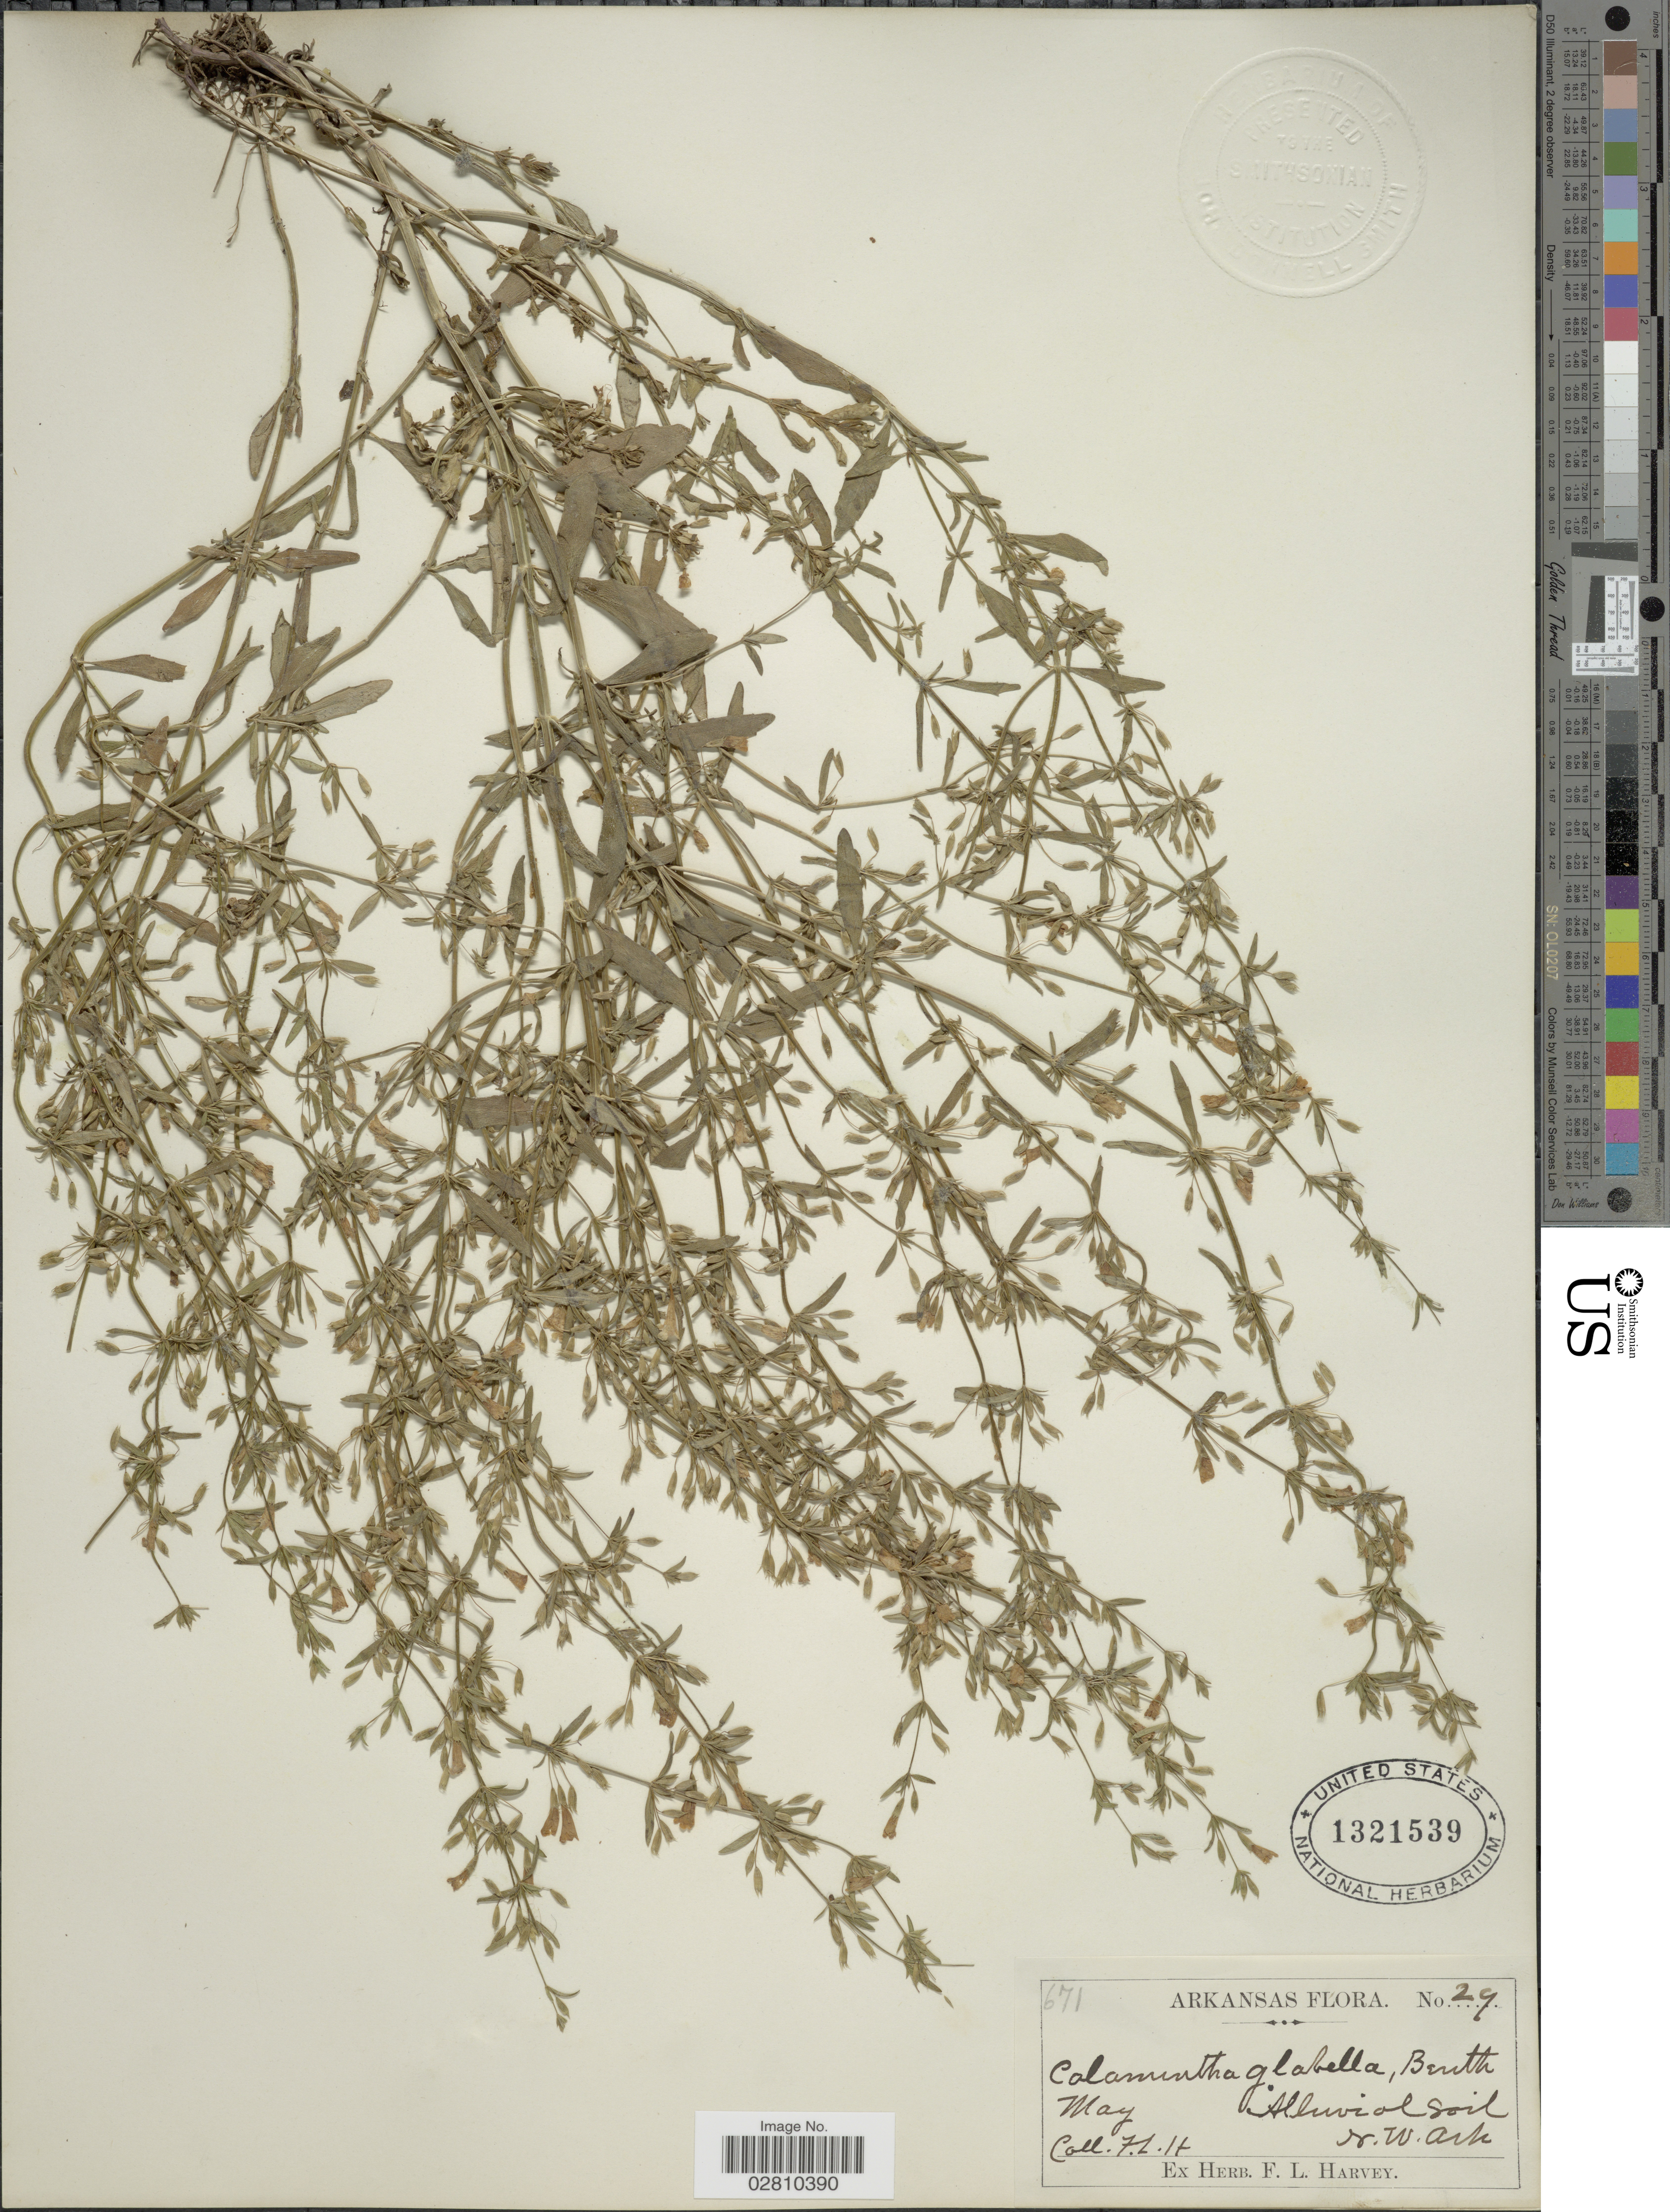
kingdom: Plantae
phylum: Tracheophyta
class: Magnoliopsida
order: Lamiales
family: Lamiaceae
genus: Clinopodium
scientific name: Clinopodium glabrum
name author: (Nutt.) Kuntze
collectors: F. L. Harvey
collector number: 29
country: United States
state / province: Arkansas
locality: Alluvial soil, N.W. Ark.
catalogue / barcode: US 1321539